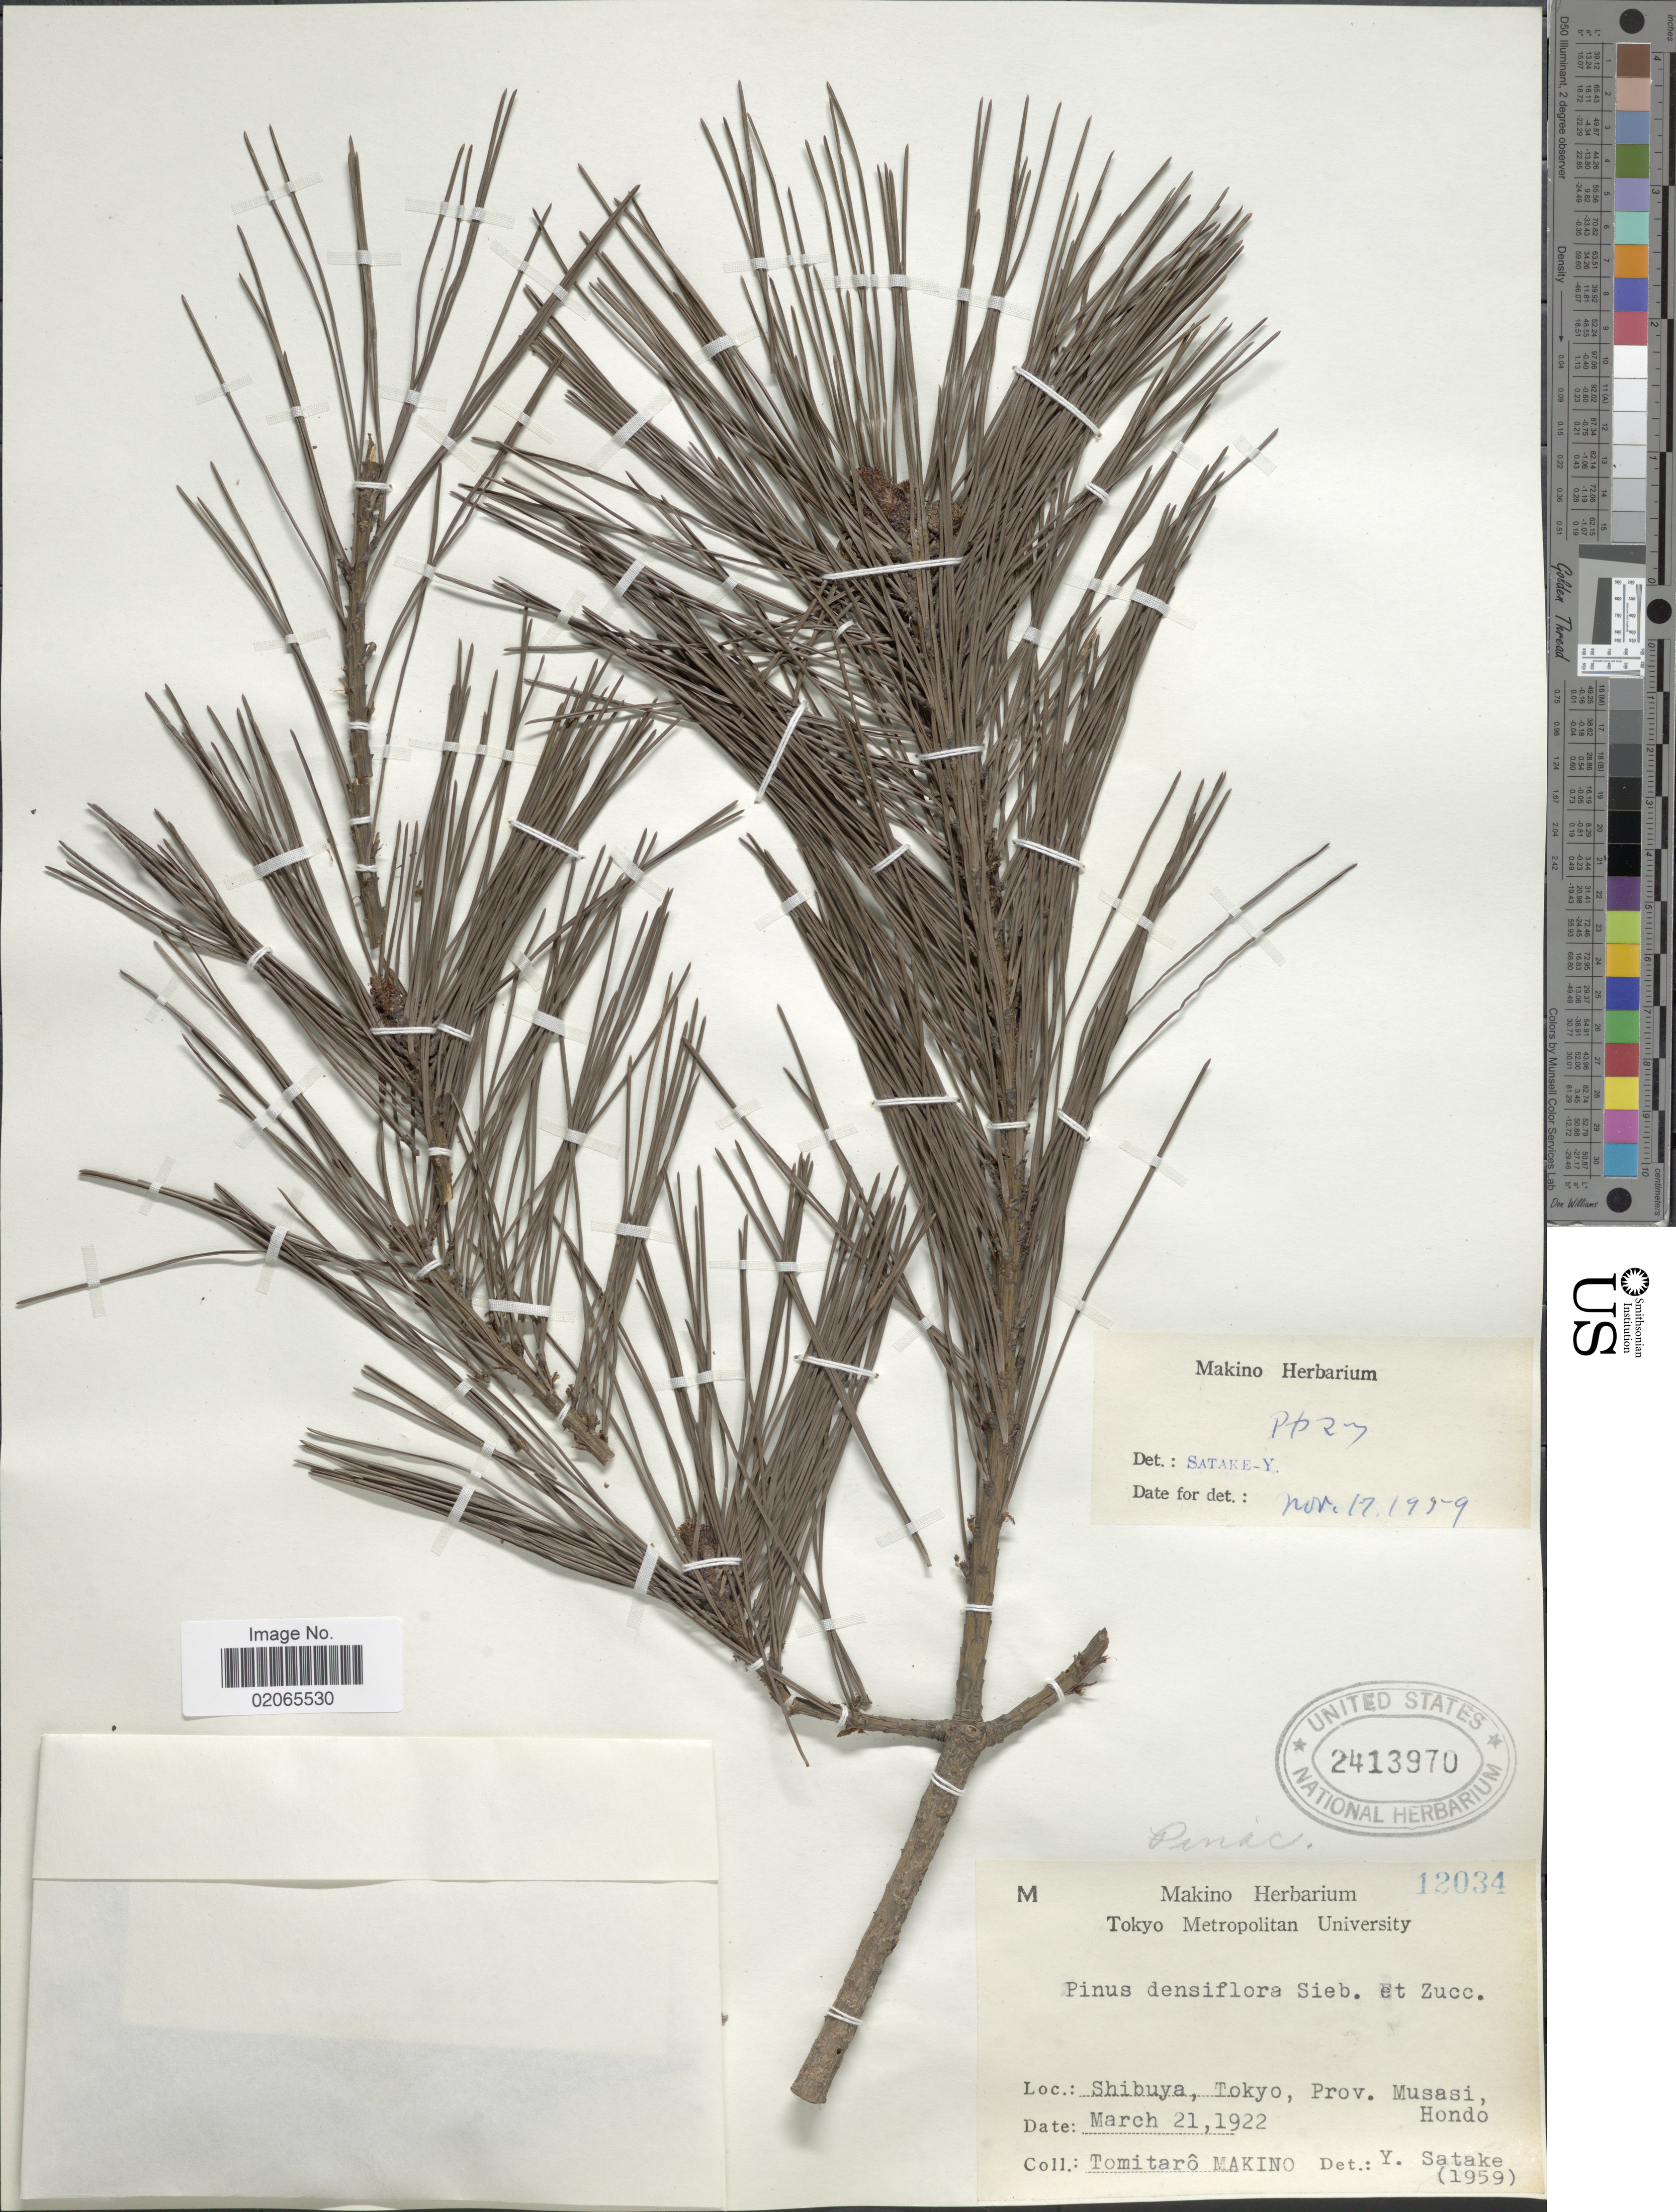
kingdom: Plantae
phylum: Tracheophyta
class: Pinopsida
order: Pinales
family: Pinaceae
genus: Pinus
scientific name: Pinus densiflora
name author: Siebold & Zucc.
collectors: T. Makino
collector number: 12034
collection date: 1922-03-21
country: Japan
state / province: Tokyo, Federal City of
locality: Shibuya, Tokyo, prov. Musasi, Hondo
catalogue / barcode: US 2413970